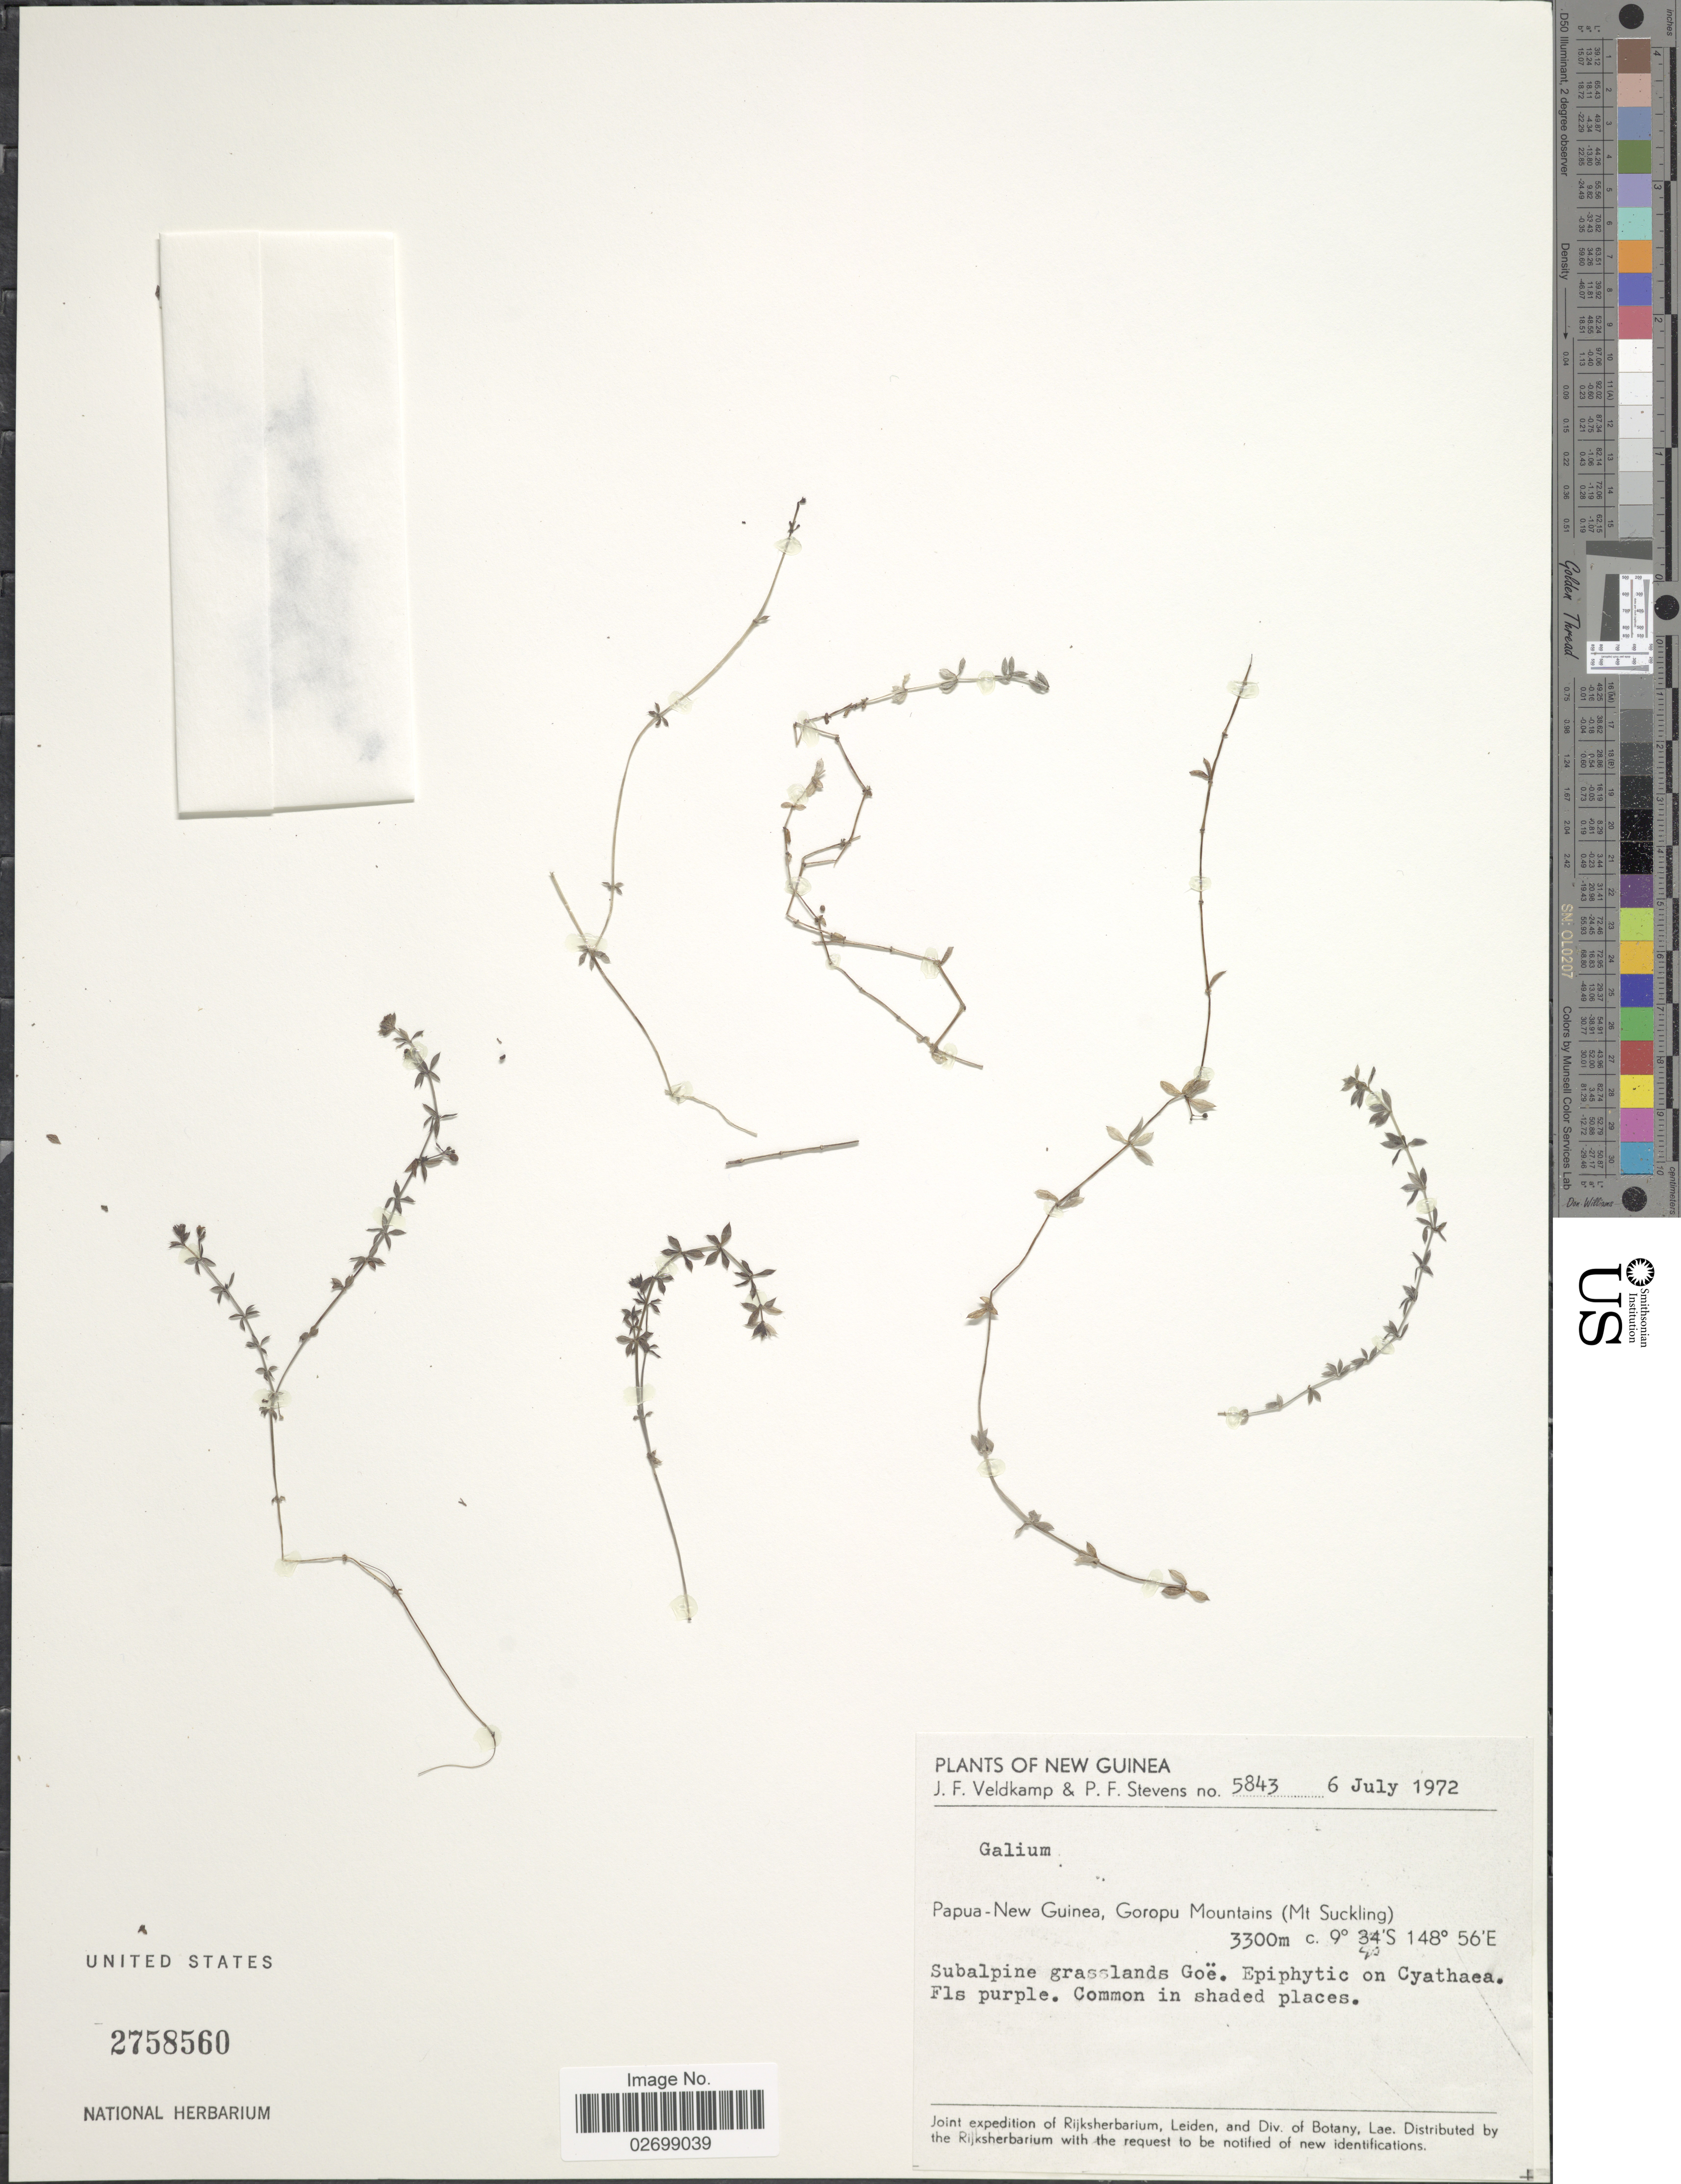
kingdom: Plantae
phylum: Tracheophyta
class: Magnoliopsida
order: Gentianales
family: Rubiaceae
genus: Galium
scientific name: Galium sp.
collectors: J. F. Veldkamp & P. F. Stevens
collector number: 5843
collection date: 1972-07-06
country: Papua New Guinea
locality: New Guinea. Goropu Mountains (Mt Suckling)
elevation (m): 3300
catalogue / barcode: US 2758560